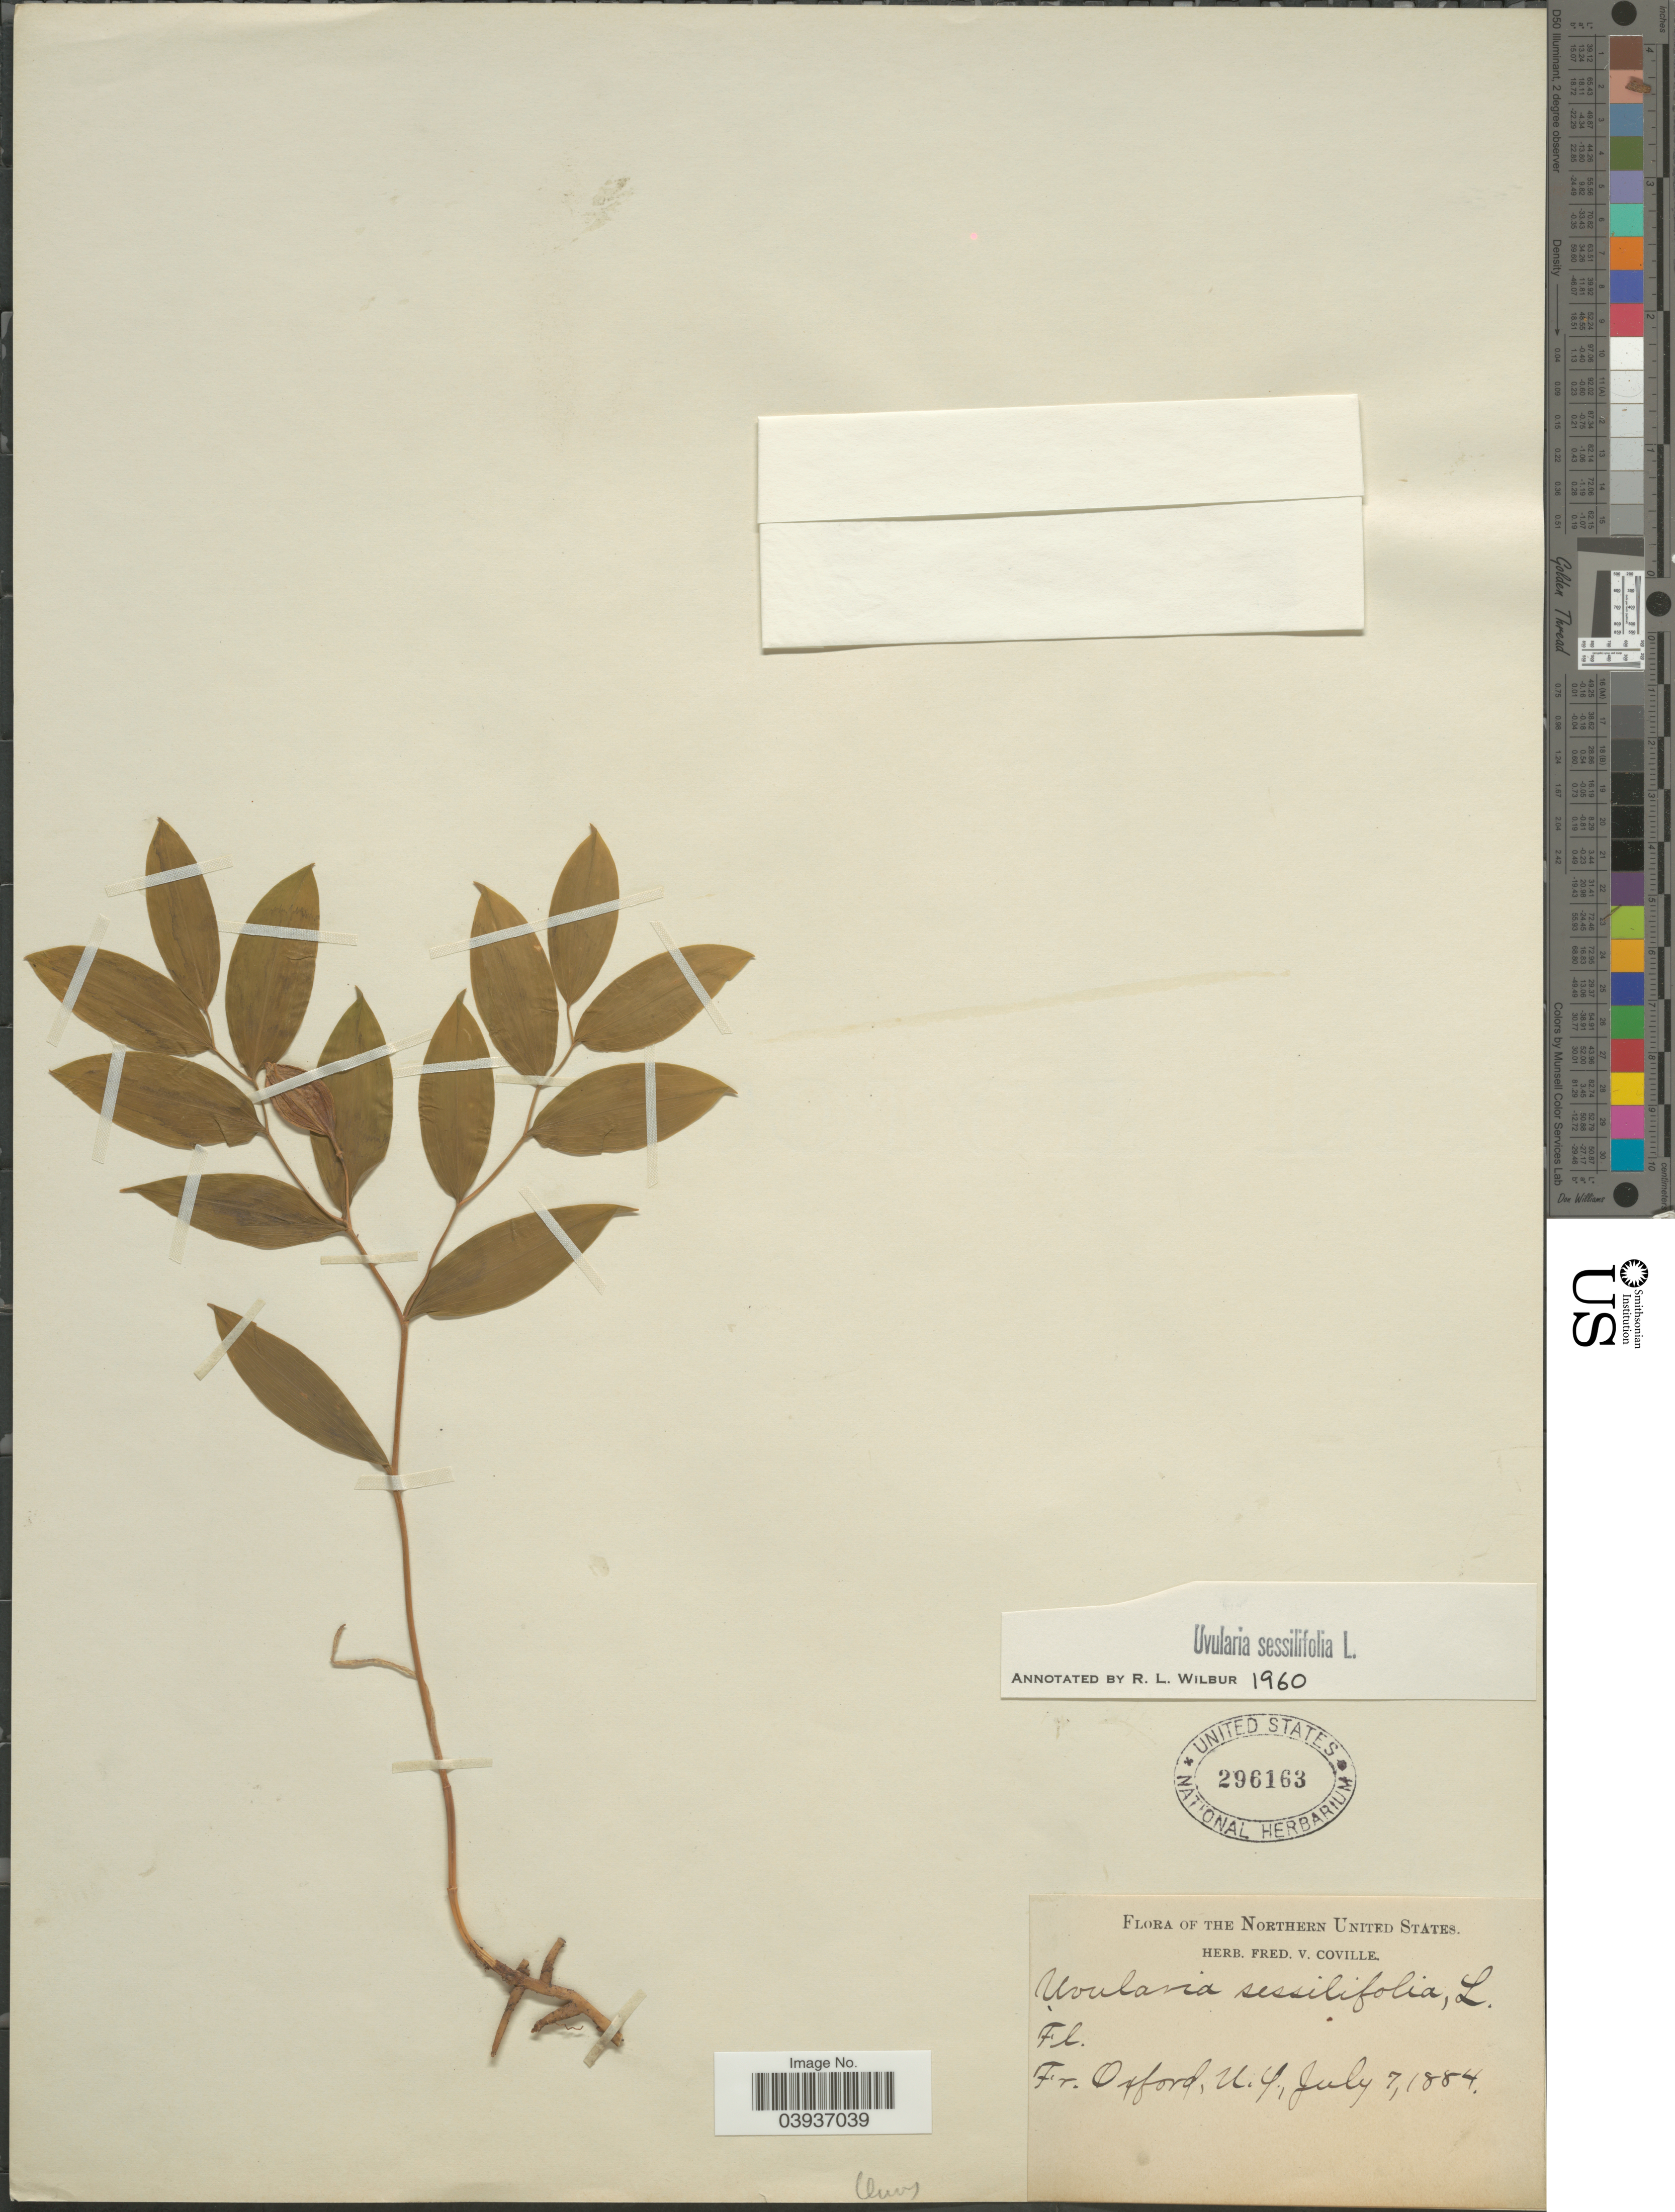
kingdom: Plantae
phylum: Tracheophyta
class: Liliopsida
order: Liliales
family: Colchicaceae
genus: Uvularia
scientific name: Uvularia sessilifolia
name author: L.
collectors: ex herb. Fred. V. Coville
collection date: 1884-07-07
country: United States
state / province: New York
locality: The Northern United States. Oxford.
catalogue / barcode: US 296163